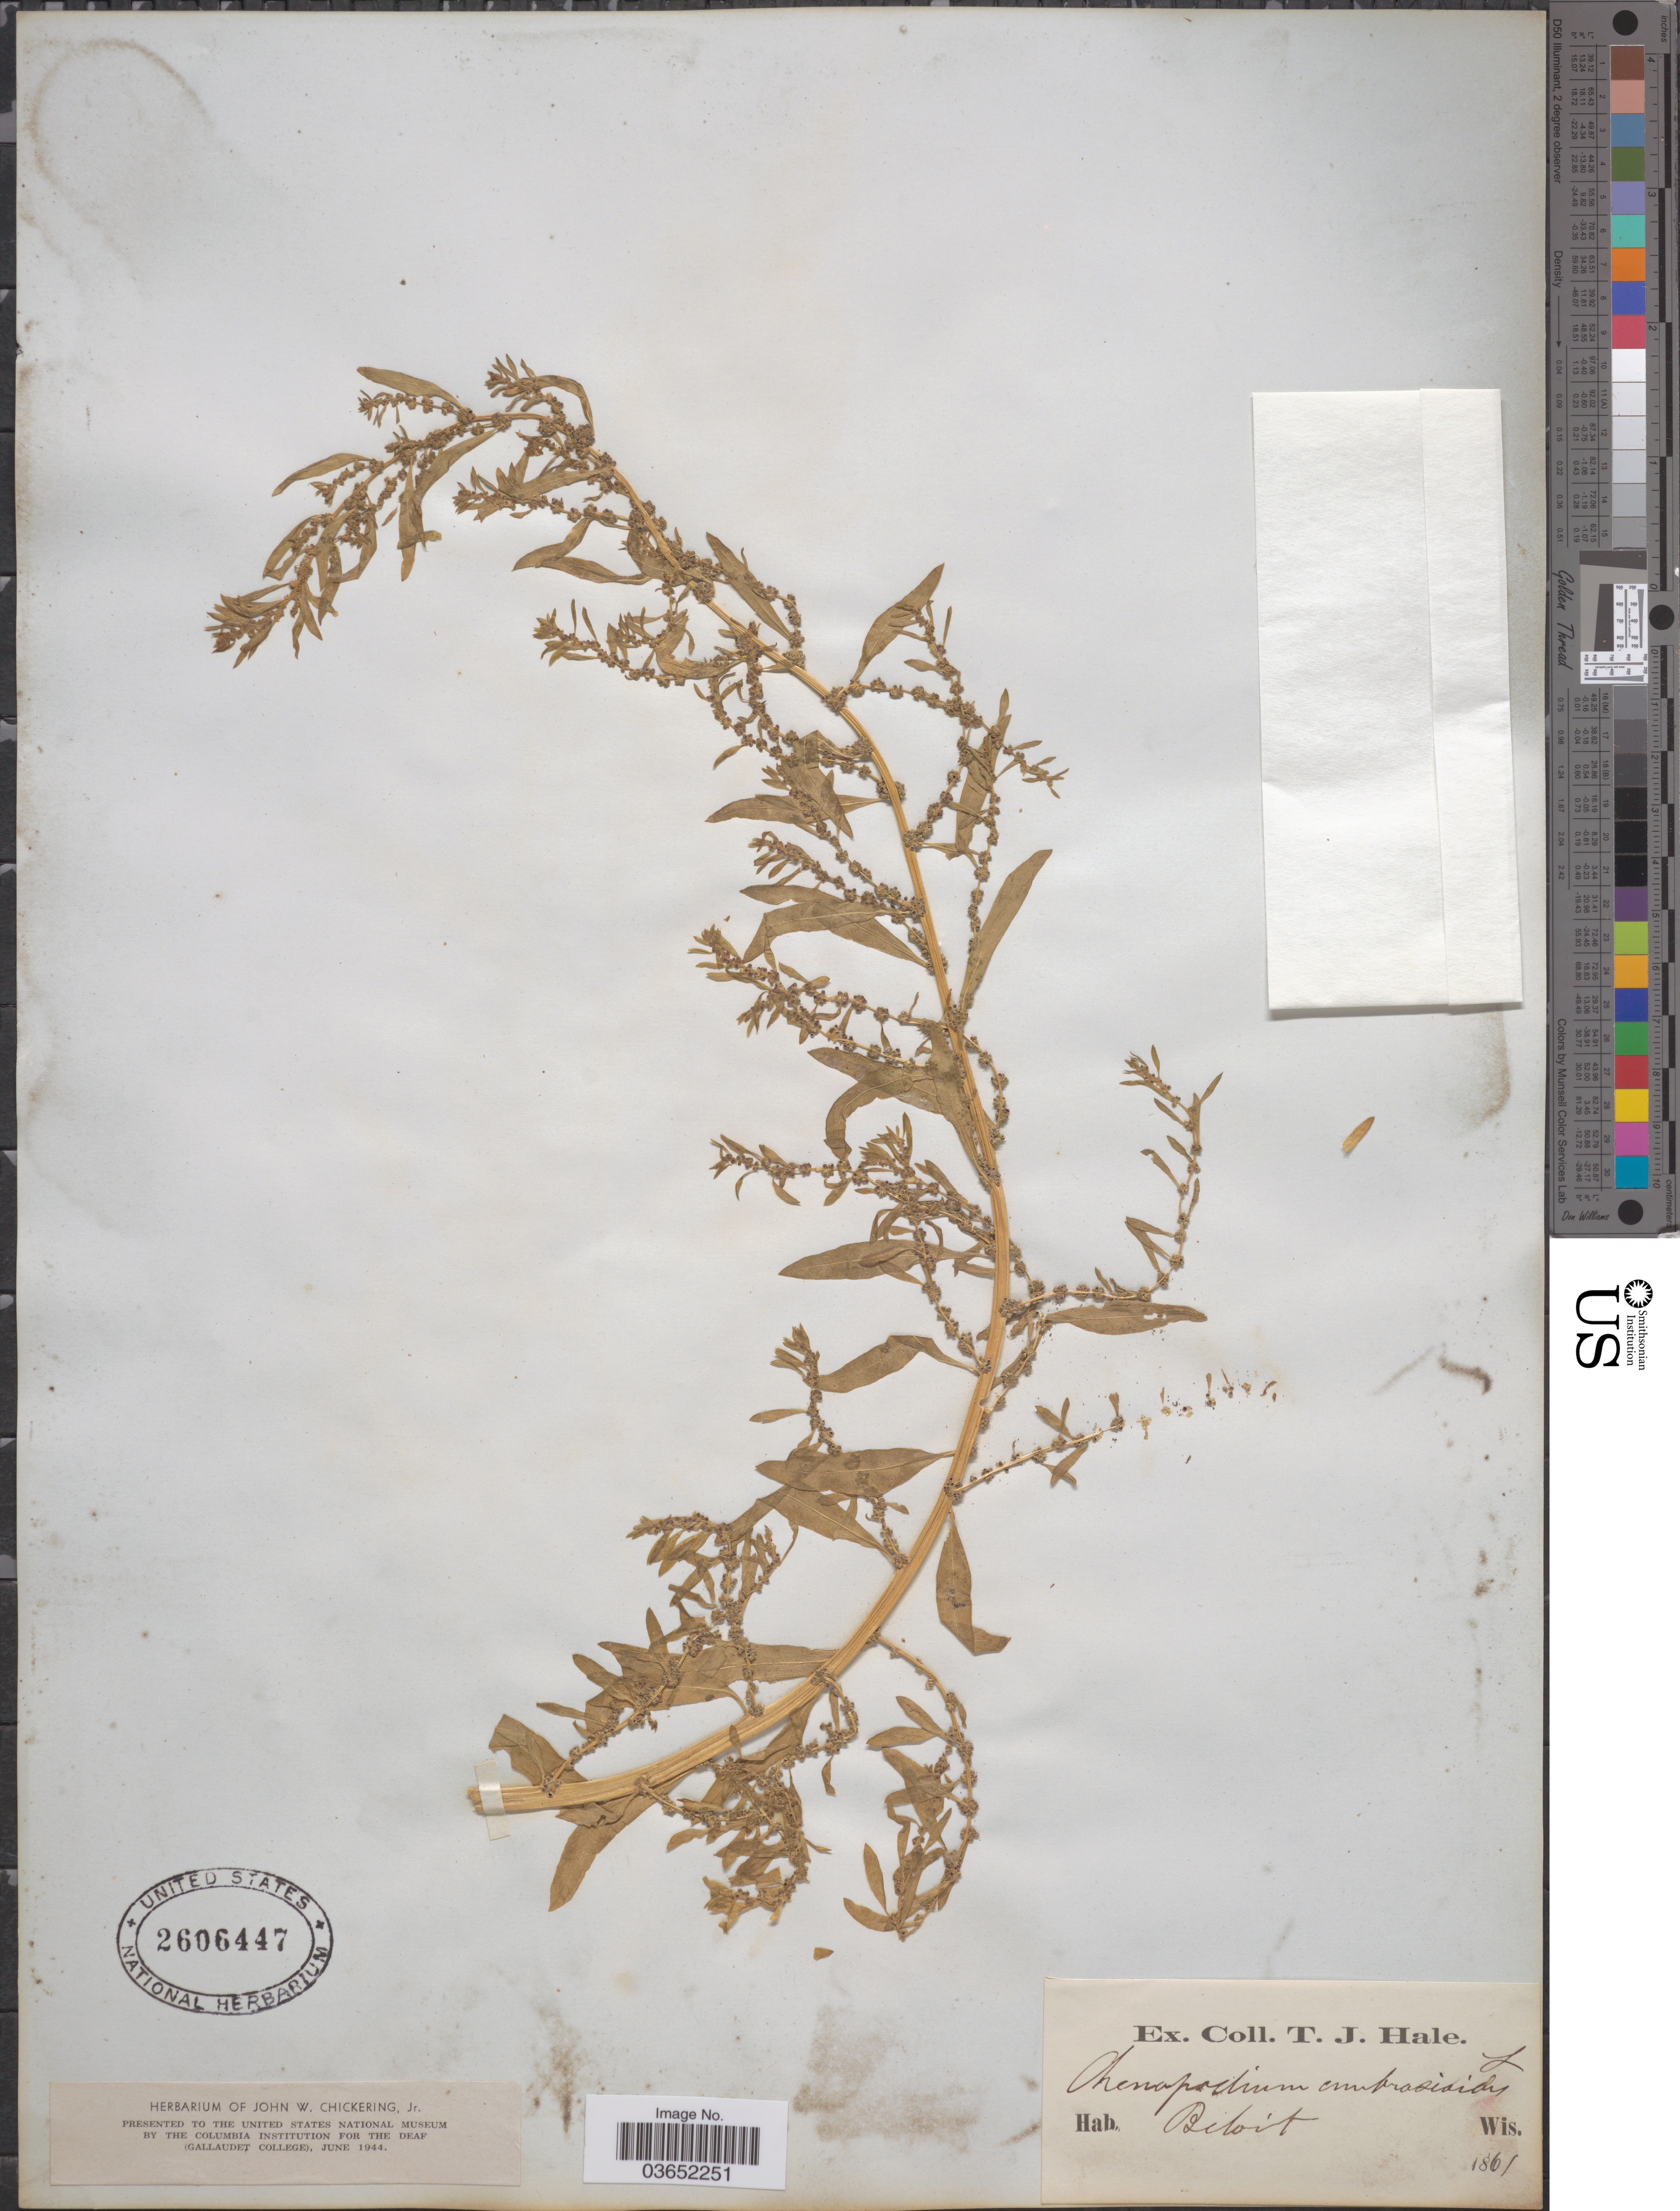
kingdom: Plantae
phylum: Tracheophyta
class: Magnoliopsida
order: Caryophyllales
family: Amaranthaceae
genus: Chenopodium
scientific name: Chenopodium ambrosioides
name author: L.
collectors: T. Hale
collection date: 1861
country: United States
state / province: Wisconsin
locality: Biloit.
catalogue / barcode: US 2606447